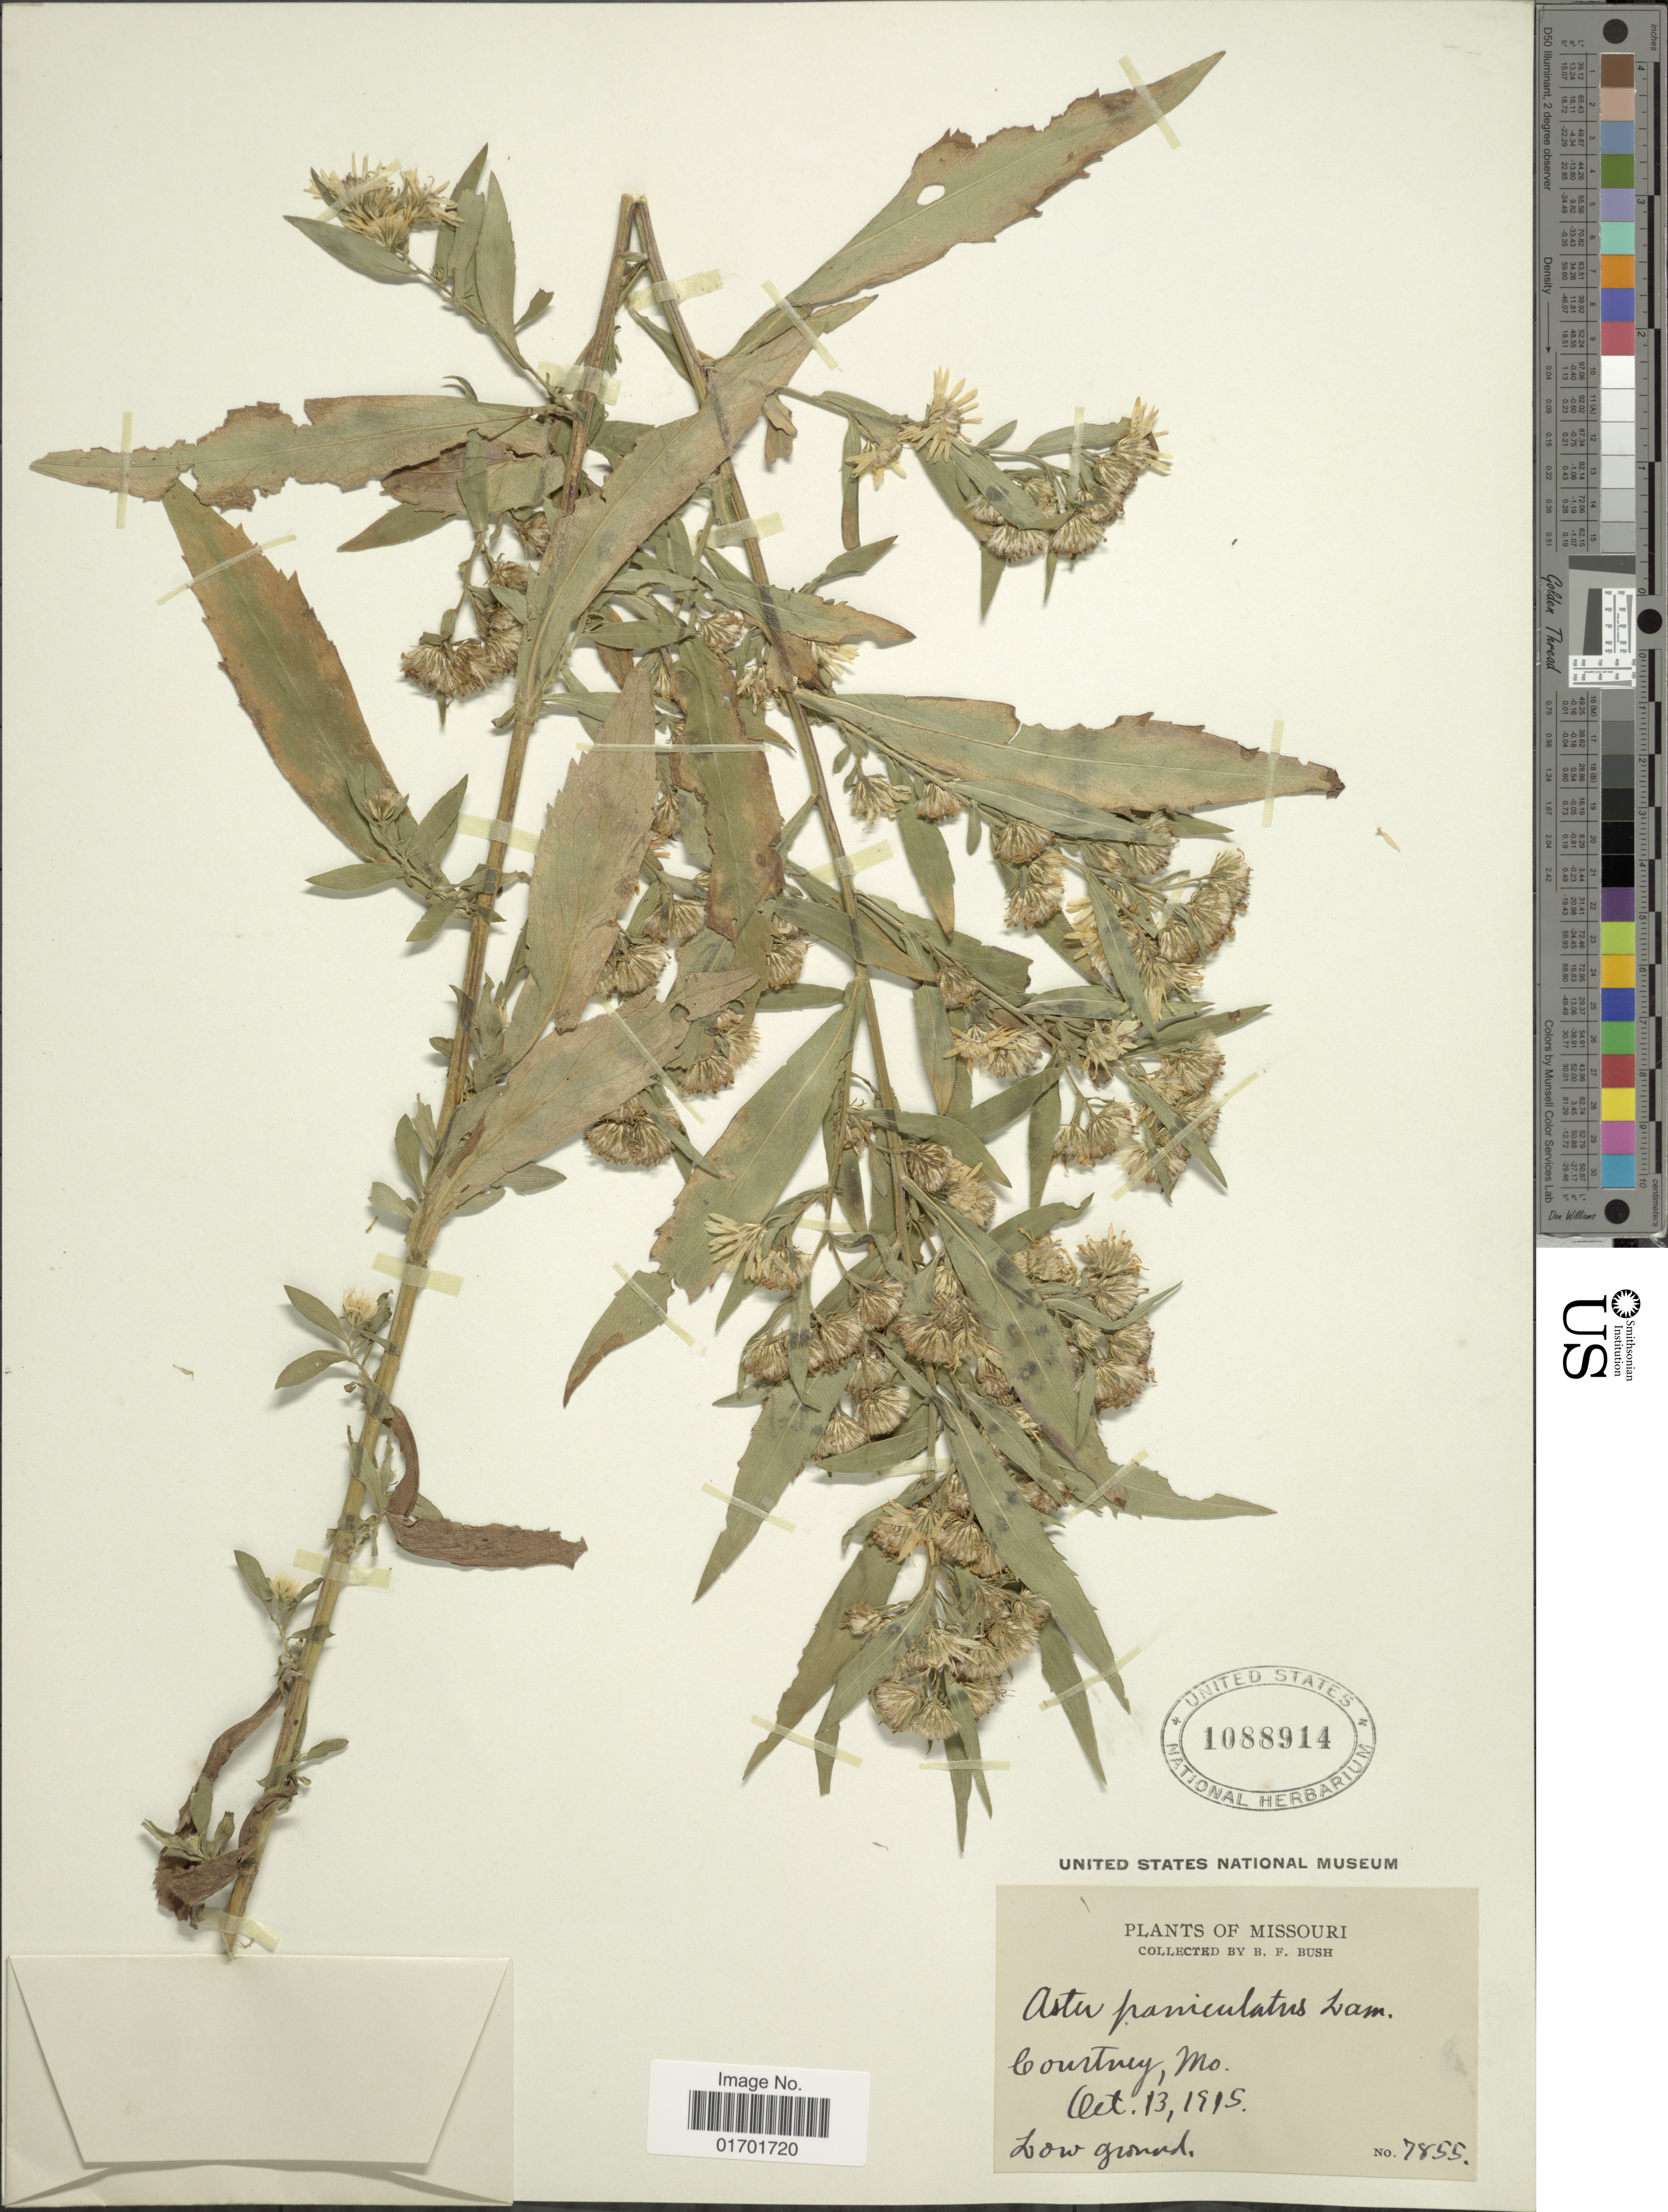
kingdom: Plantae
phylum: Tracheophyta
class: Magnoliopsida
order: Asterales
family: Asteraceae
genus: Symphyotrichum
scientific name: Symphyotrichum lanceolatum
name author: (Willd.) G.L. Nesom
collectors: B. F. Bush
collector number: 7855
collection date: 1995-10-13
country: United States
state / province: Missouri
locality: Courtney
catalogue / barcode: US 1088914